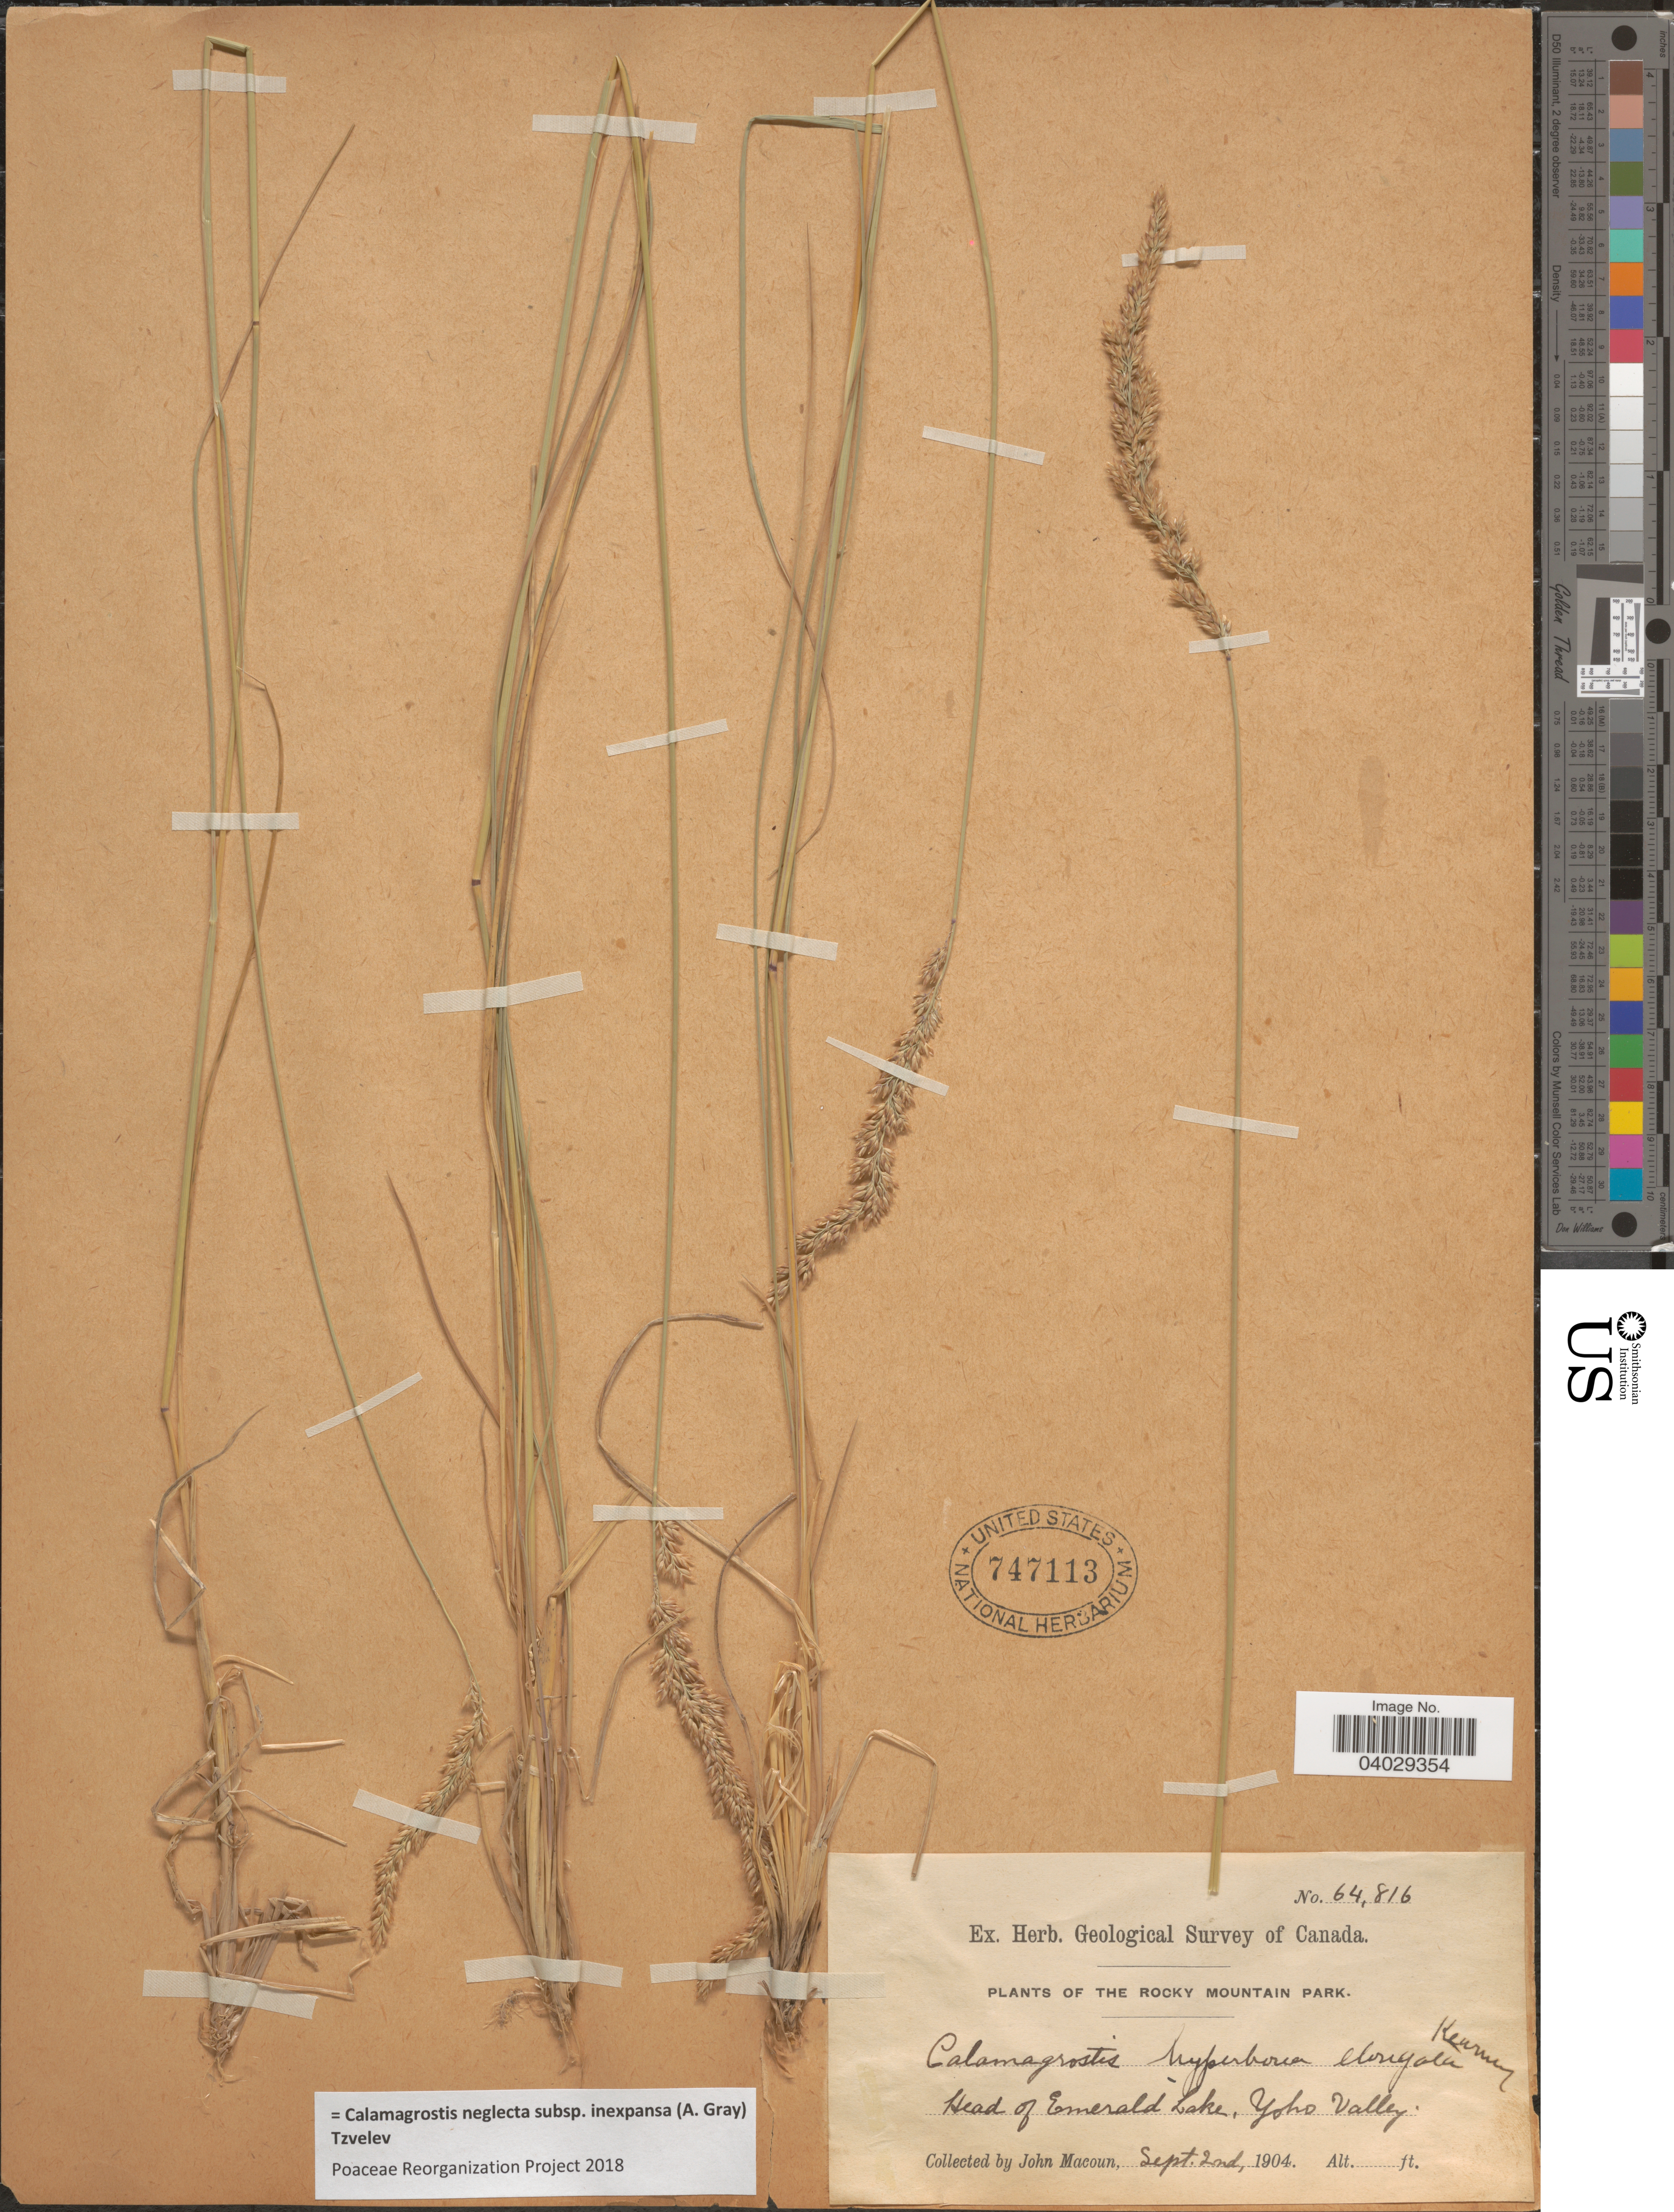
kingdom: Plantae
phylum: Tracheophyta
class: Liliopsida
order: Poales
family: Poaceae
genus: Calamagrostis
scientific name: Calamagrostis neglecta subsp. inexpansa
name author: (A. Gray) Tzvelev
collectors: J. Macoun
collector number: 64816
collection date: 1904-09-02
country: Canada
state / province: British Columbia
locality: The Rocky Mountain Park. Head of Emerald Lake, Yoho Valley.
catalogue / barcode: US 747113